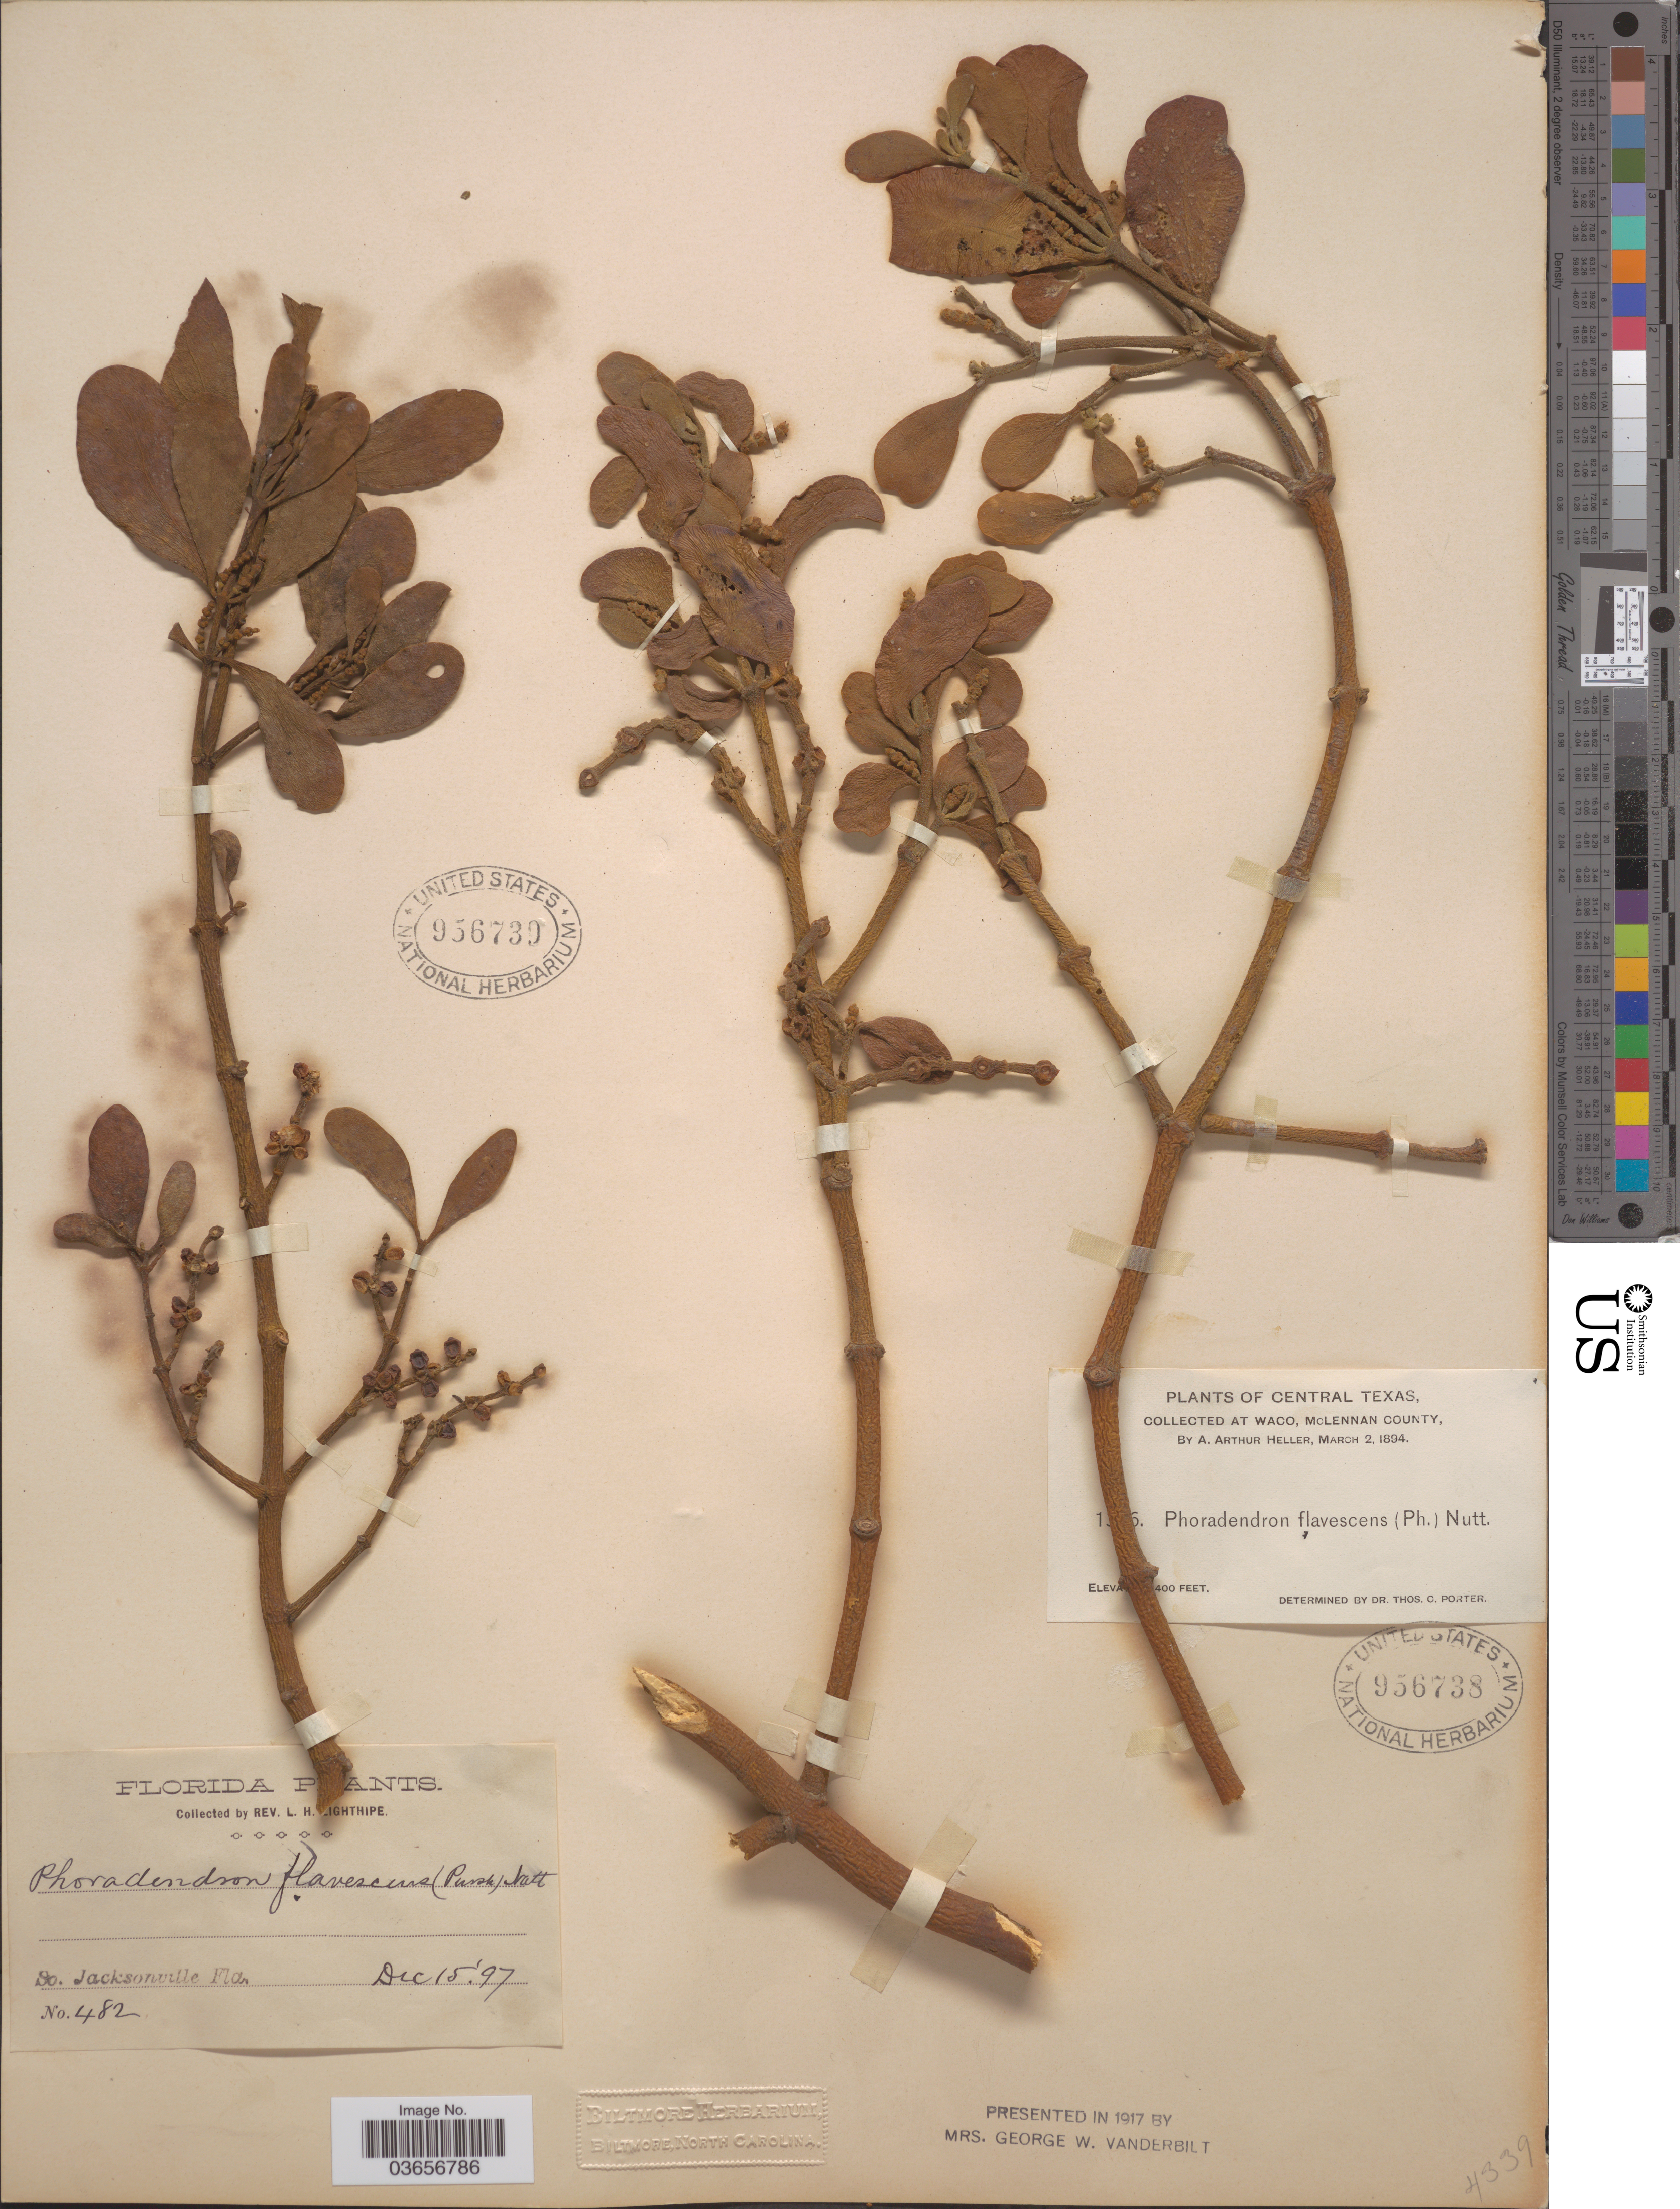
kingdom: Plantae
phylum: Tracheophyta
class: Magnoliopsida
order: Santalales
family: Viscaceae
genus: Phoradendron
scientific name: Phoradendron flavescens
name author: Nutt.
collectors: Rev. L. H. Lighthipe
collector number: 482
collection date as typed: Transcribed d/m/y: 15/12/97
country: United States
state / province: Florida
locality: So. Jacksonville.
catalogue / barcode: US 956739-2